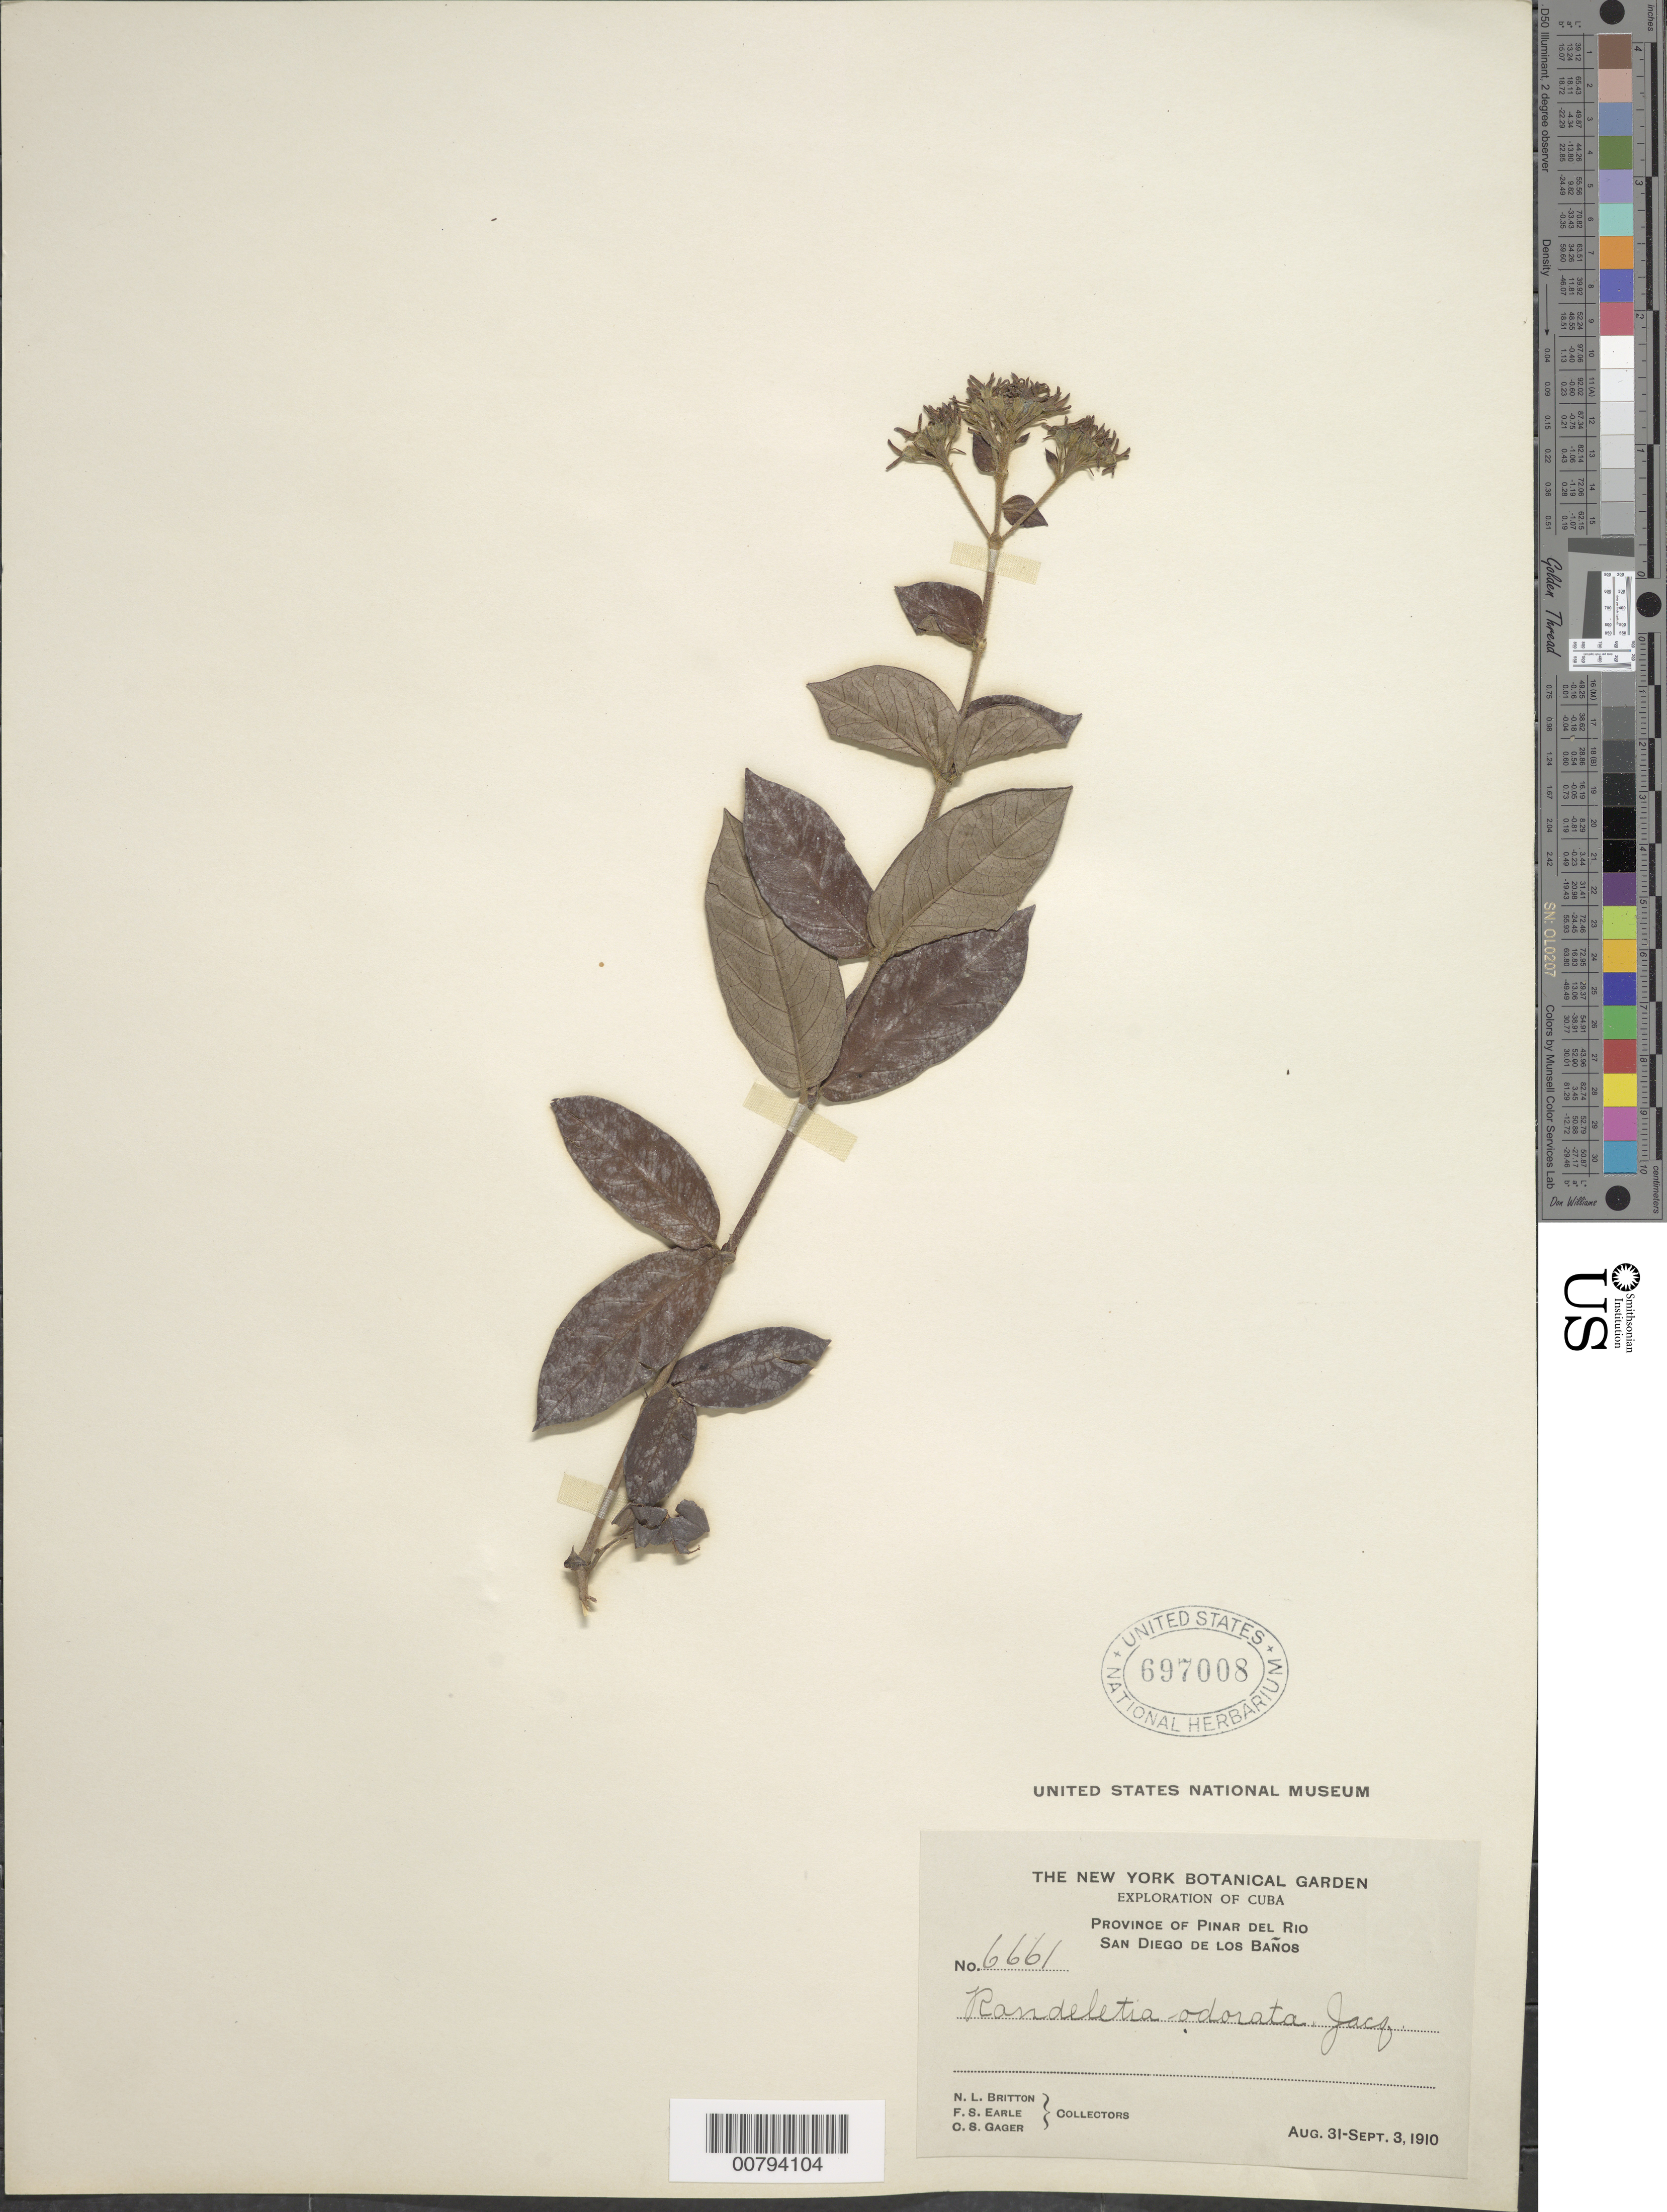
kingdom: Plantae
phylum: Tracheophyta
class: Magnoliopsida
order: Gentianales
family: Rubiaceae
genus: Rondeletia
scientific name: Rondeletia odorata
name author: Jacq.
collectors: N. Britton, F. S. Earle & C. Gager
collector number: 6661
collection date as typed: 31 Aug 1910 to 03 Sep 1910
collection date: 1910-08-31/1910-09-03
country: Cuba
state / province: Pinar del Río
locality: San Diego de los Banos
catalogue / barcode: US 697008